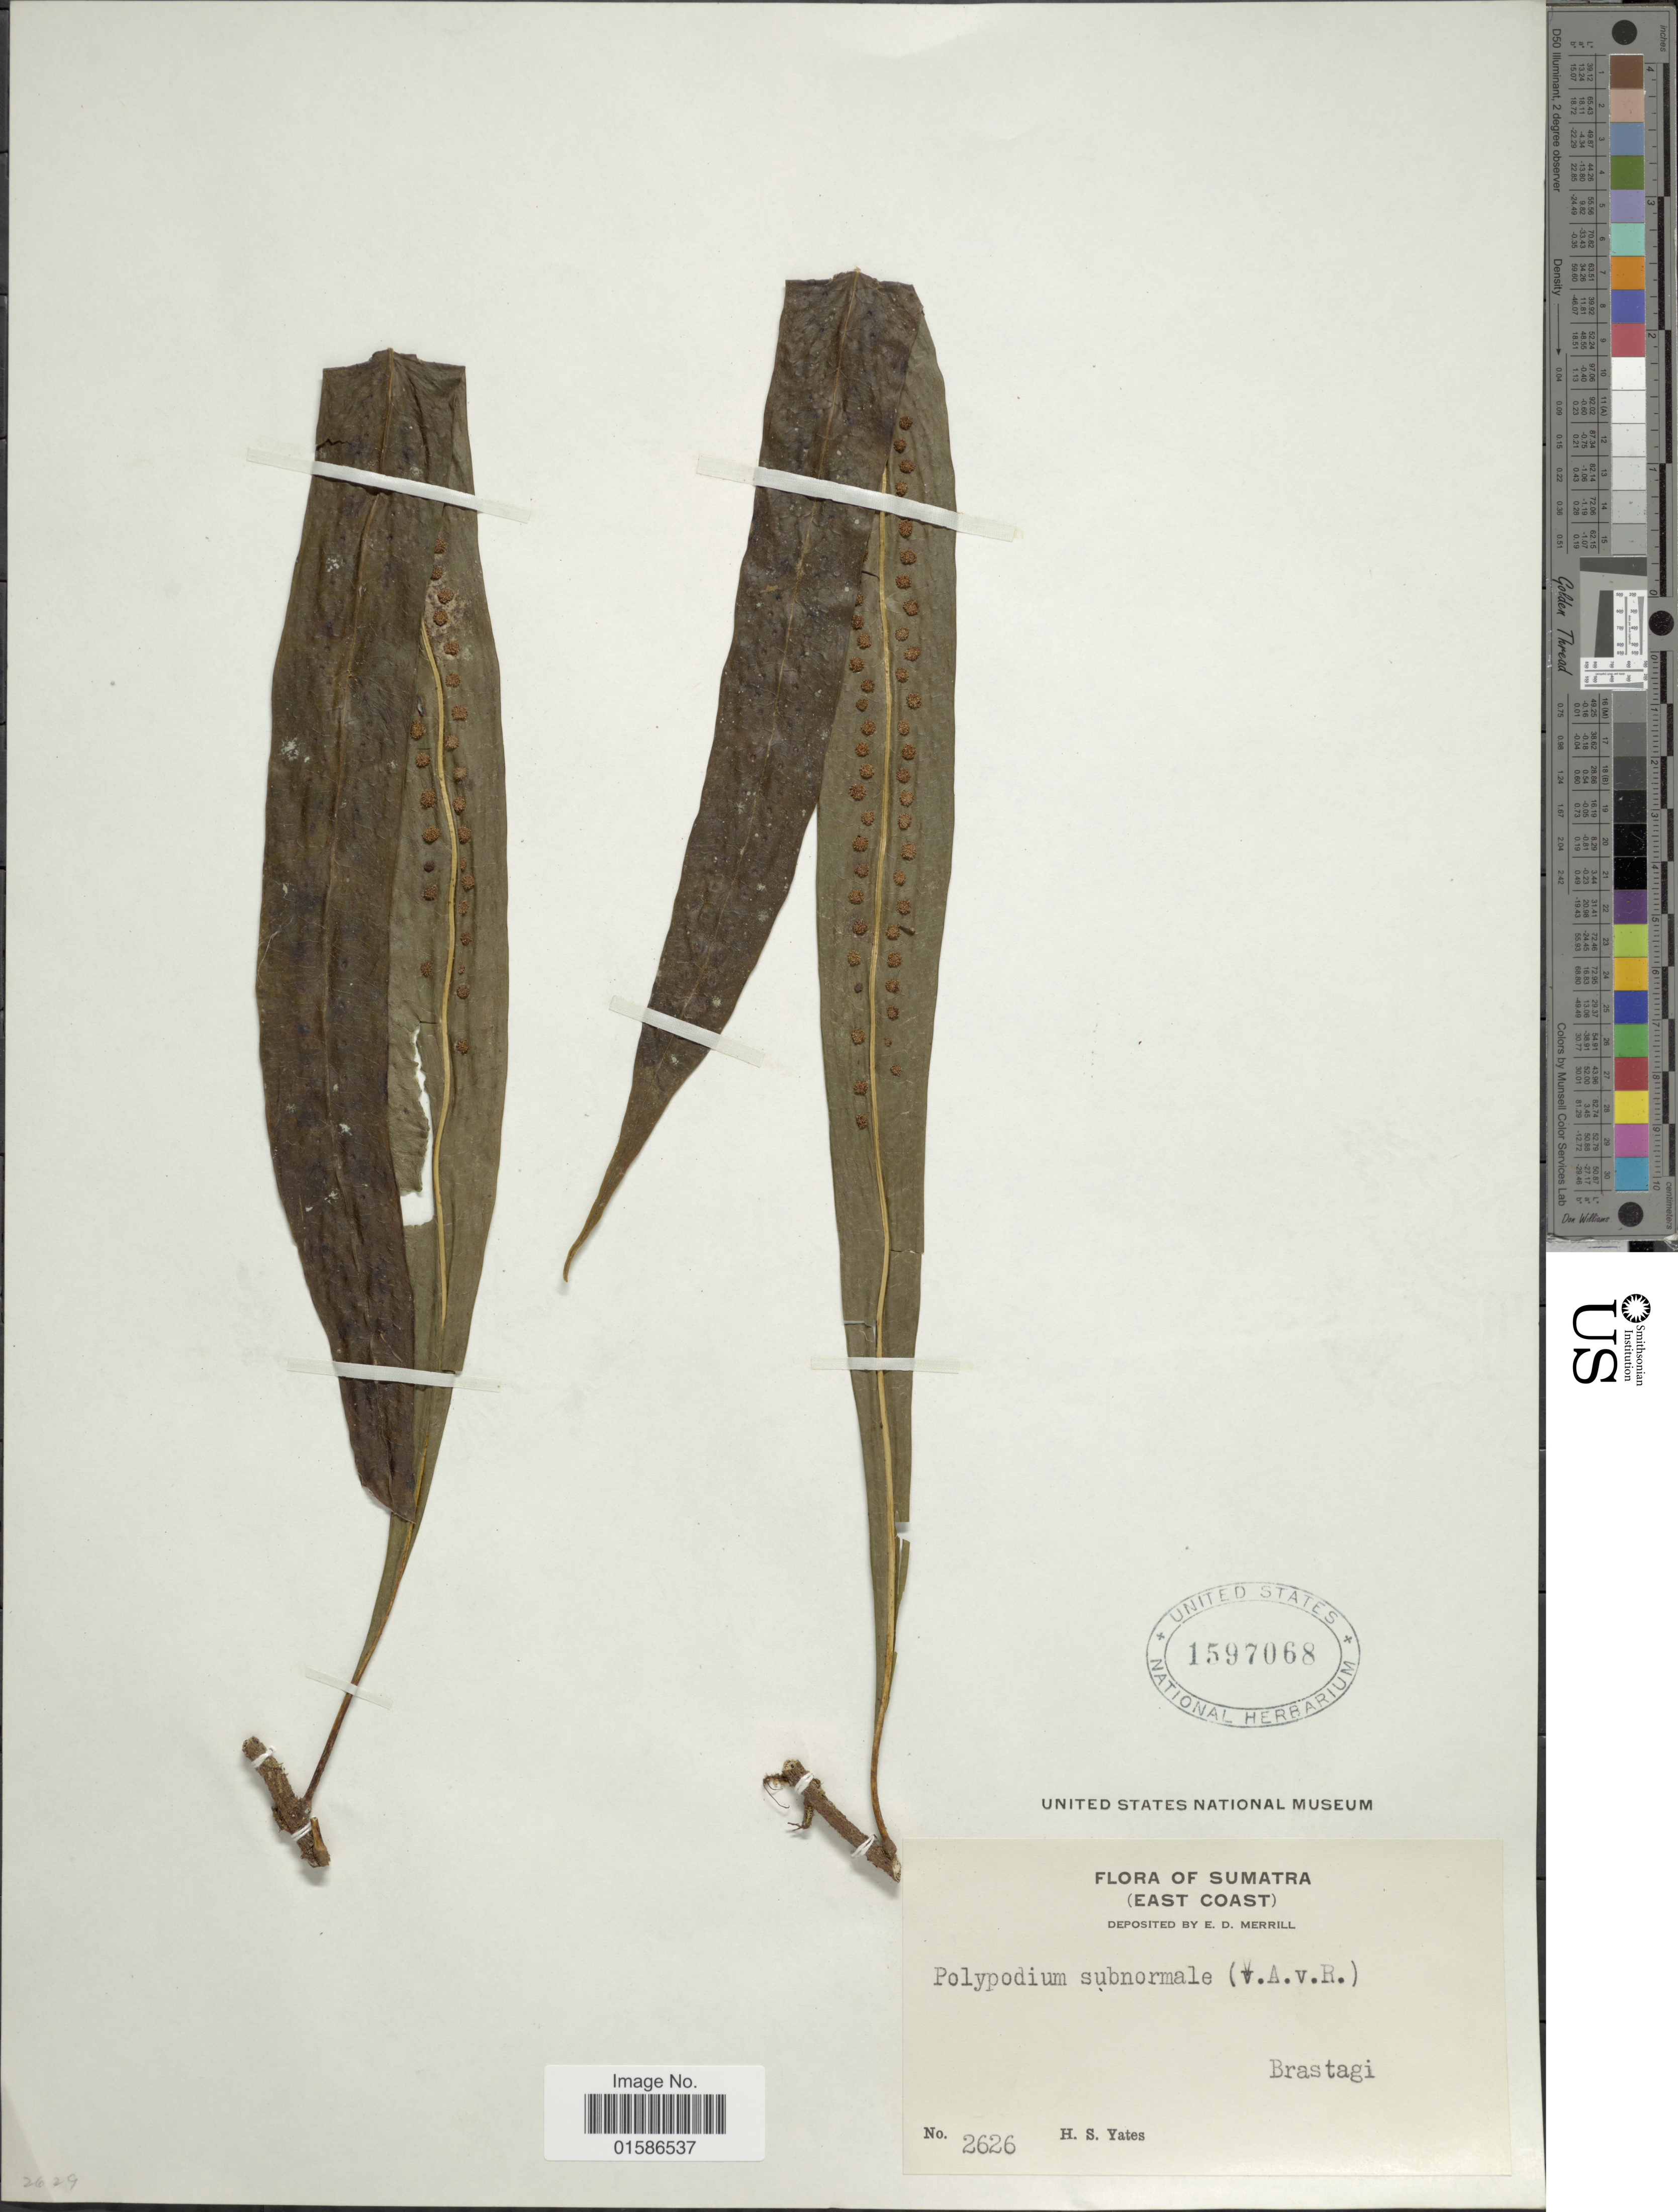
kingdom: Plantae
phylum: Tracheophyta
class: Polypodiopsida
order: Polypodiales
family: Polypodiaceae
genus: Microsorum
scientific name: Microsorum normale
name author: (D. Don) Ching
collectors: H. S. Yates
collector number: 2626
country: Indonesia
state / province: Sumatra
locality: (East Coast) Brastagi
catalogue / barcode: US 1597068